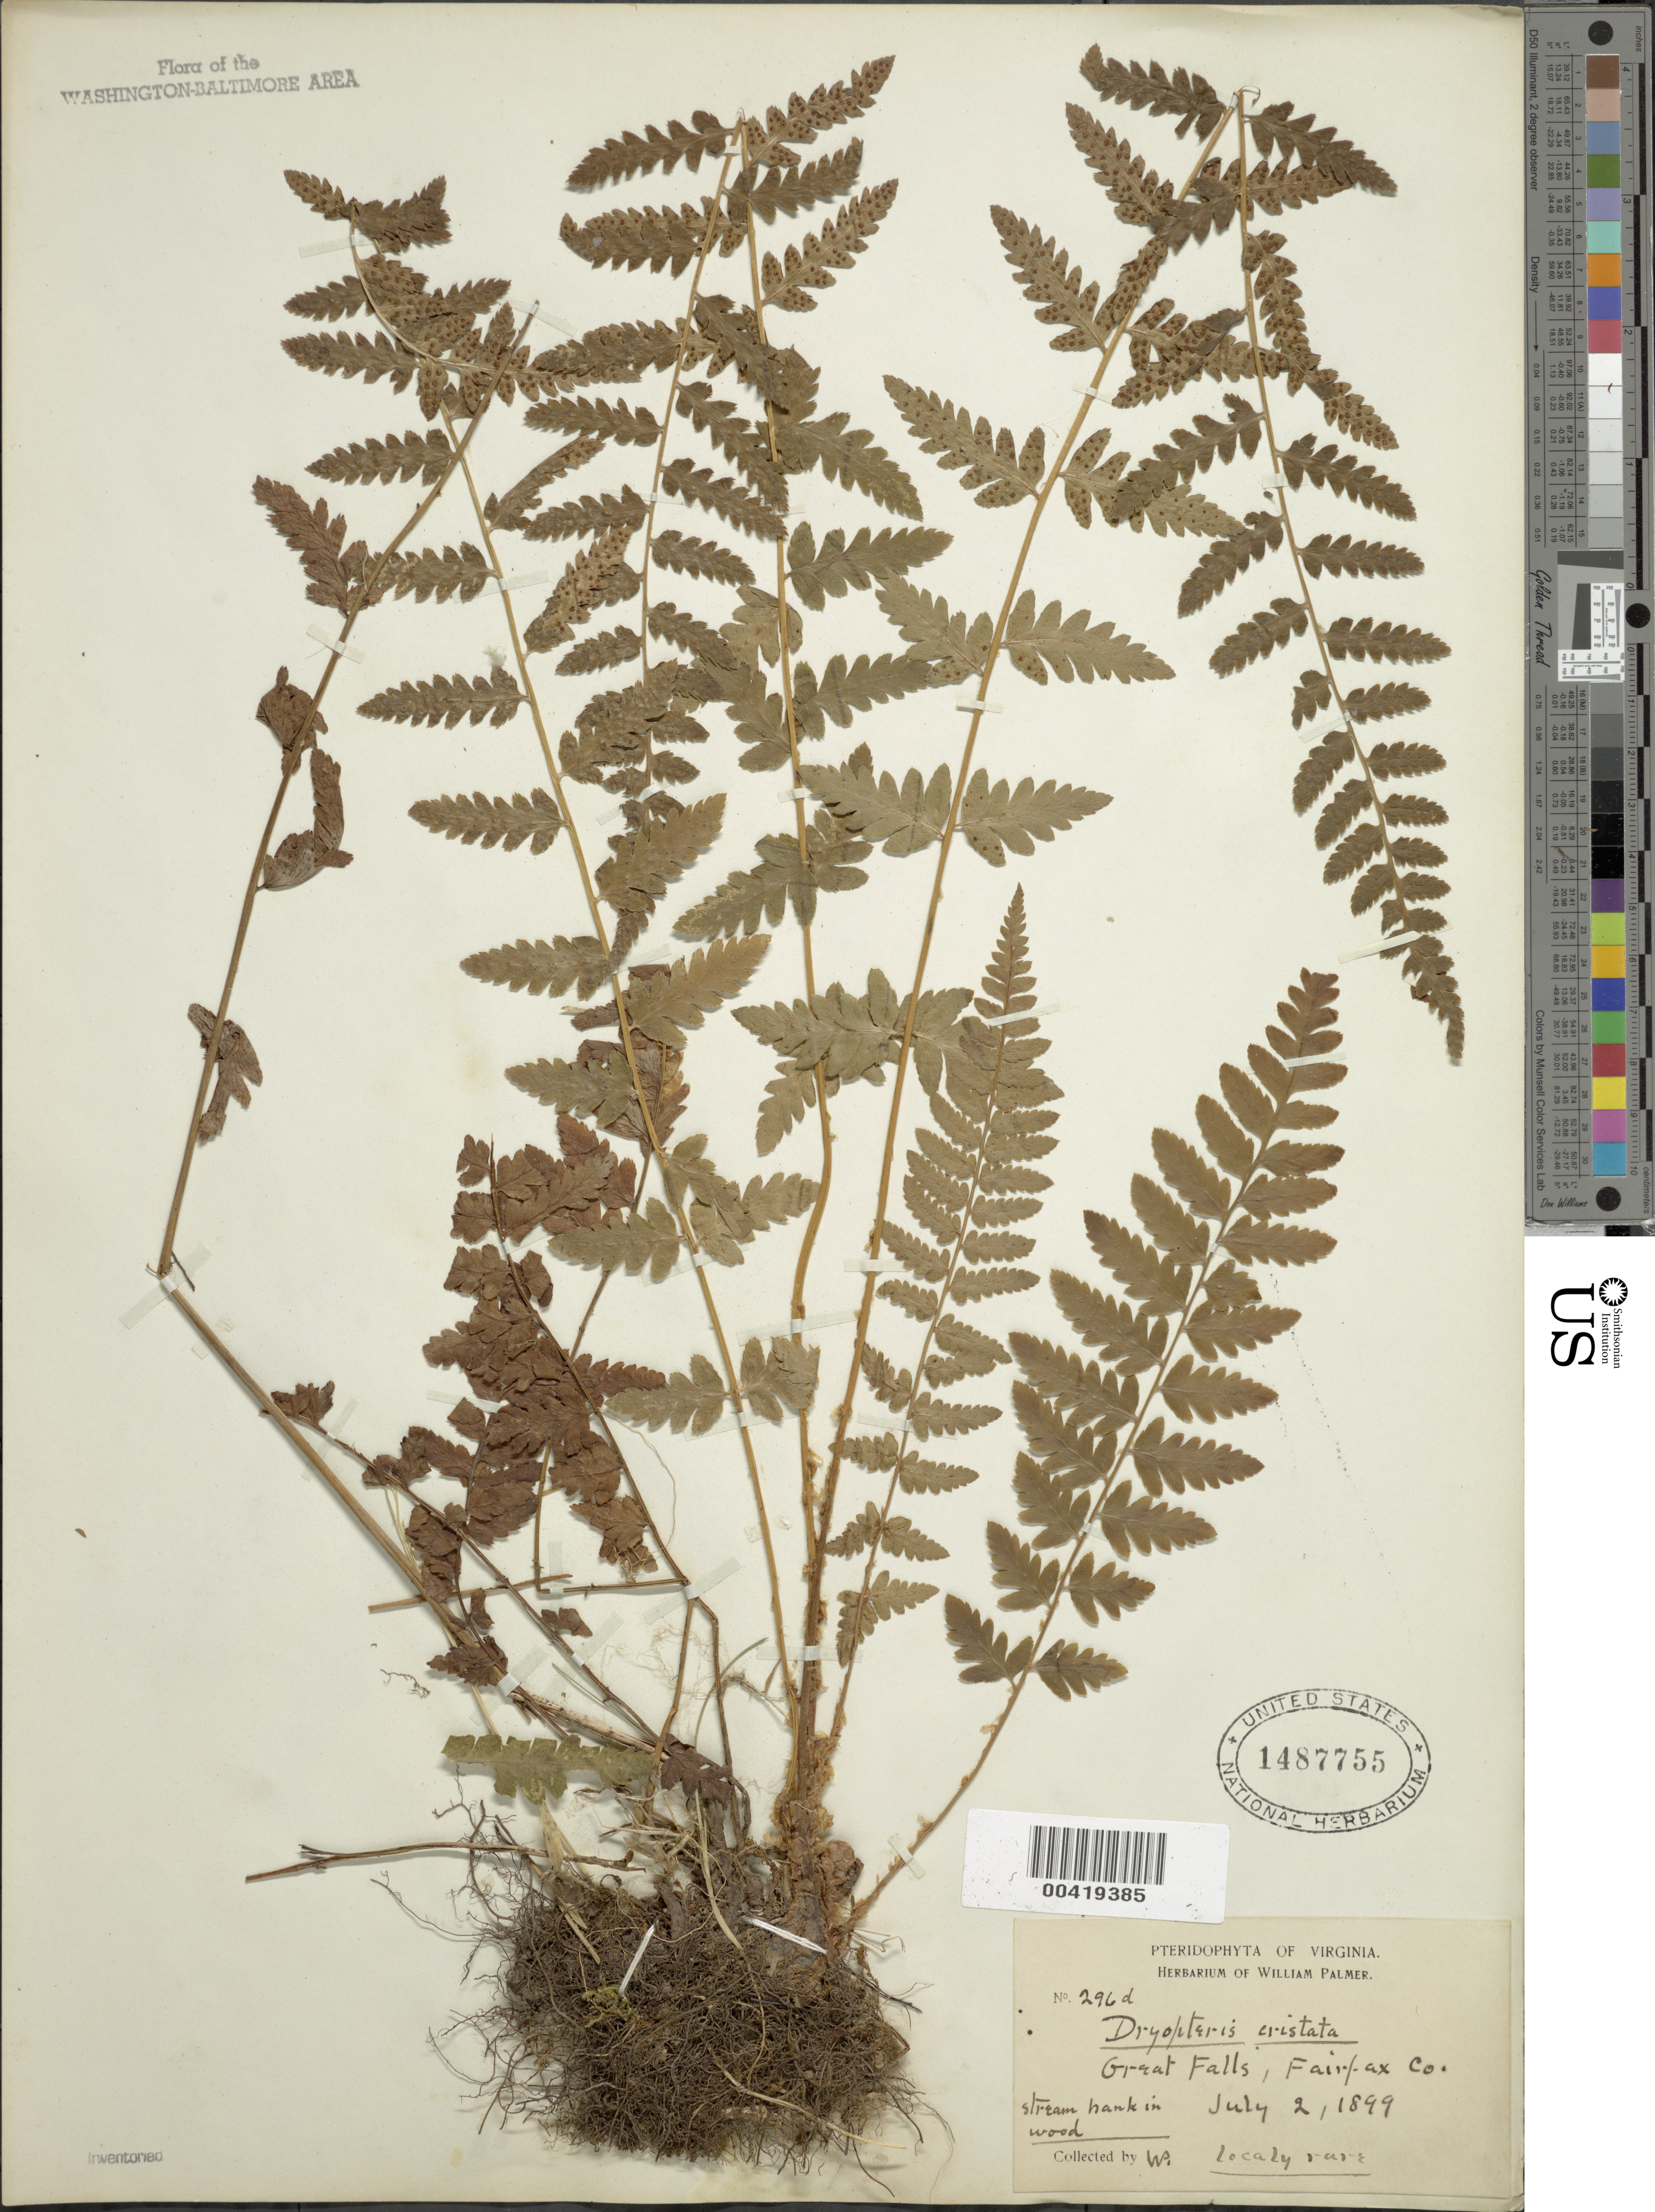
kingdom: Plantae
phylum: Tracheophyta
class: Polypodiopsida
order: Polypodiales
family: Dryopteridaceae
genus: Dryopteris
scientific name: Dryopteris cristata var. spinulosa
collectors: W. Palmer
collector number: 296D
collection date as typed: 02 Jul 1899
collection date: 1899-07-02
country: United States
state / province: Virginia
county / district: Fairfax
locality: Great Falls C. and O. Canal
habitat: Stream bank in wood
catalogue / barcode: US 1487755